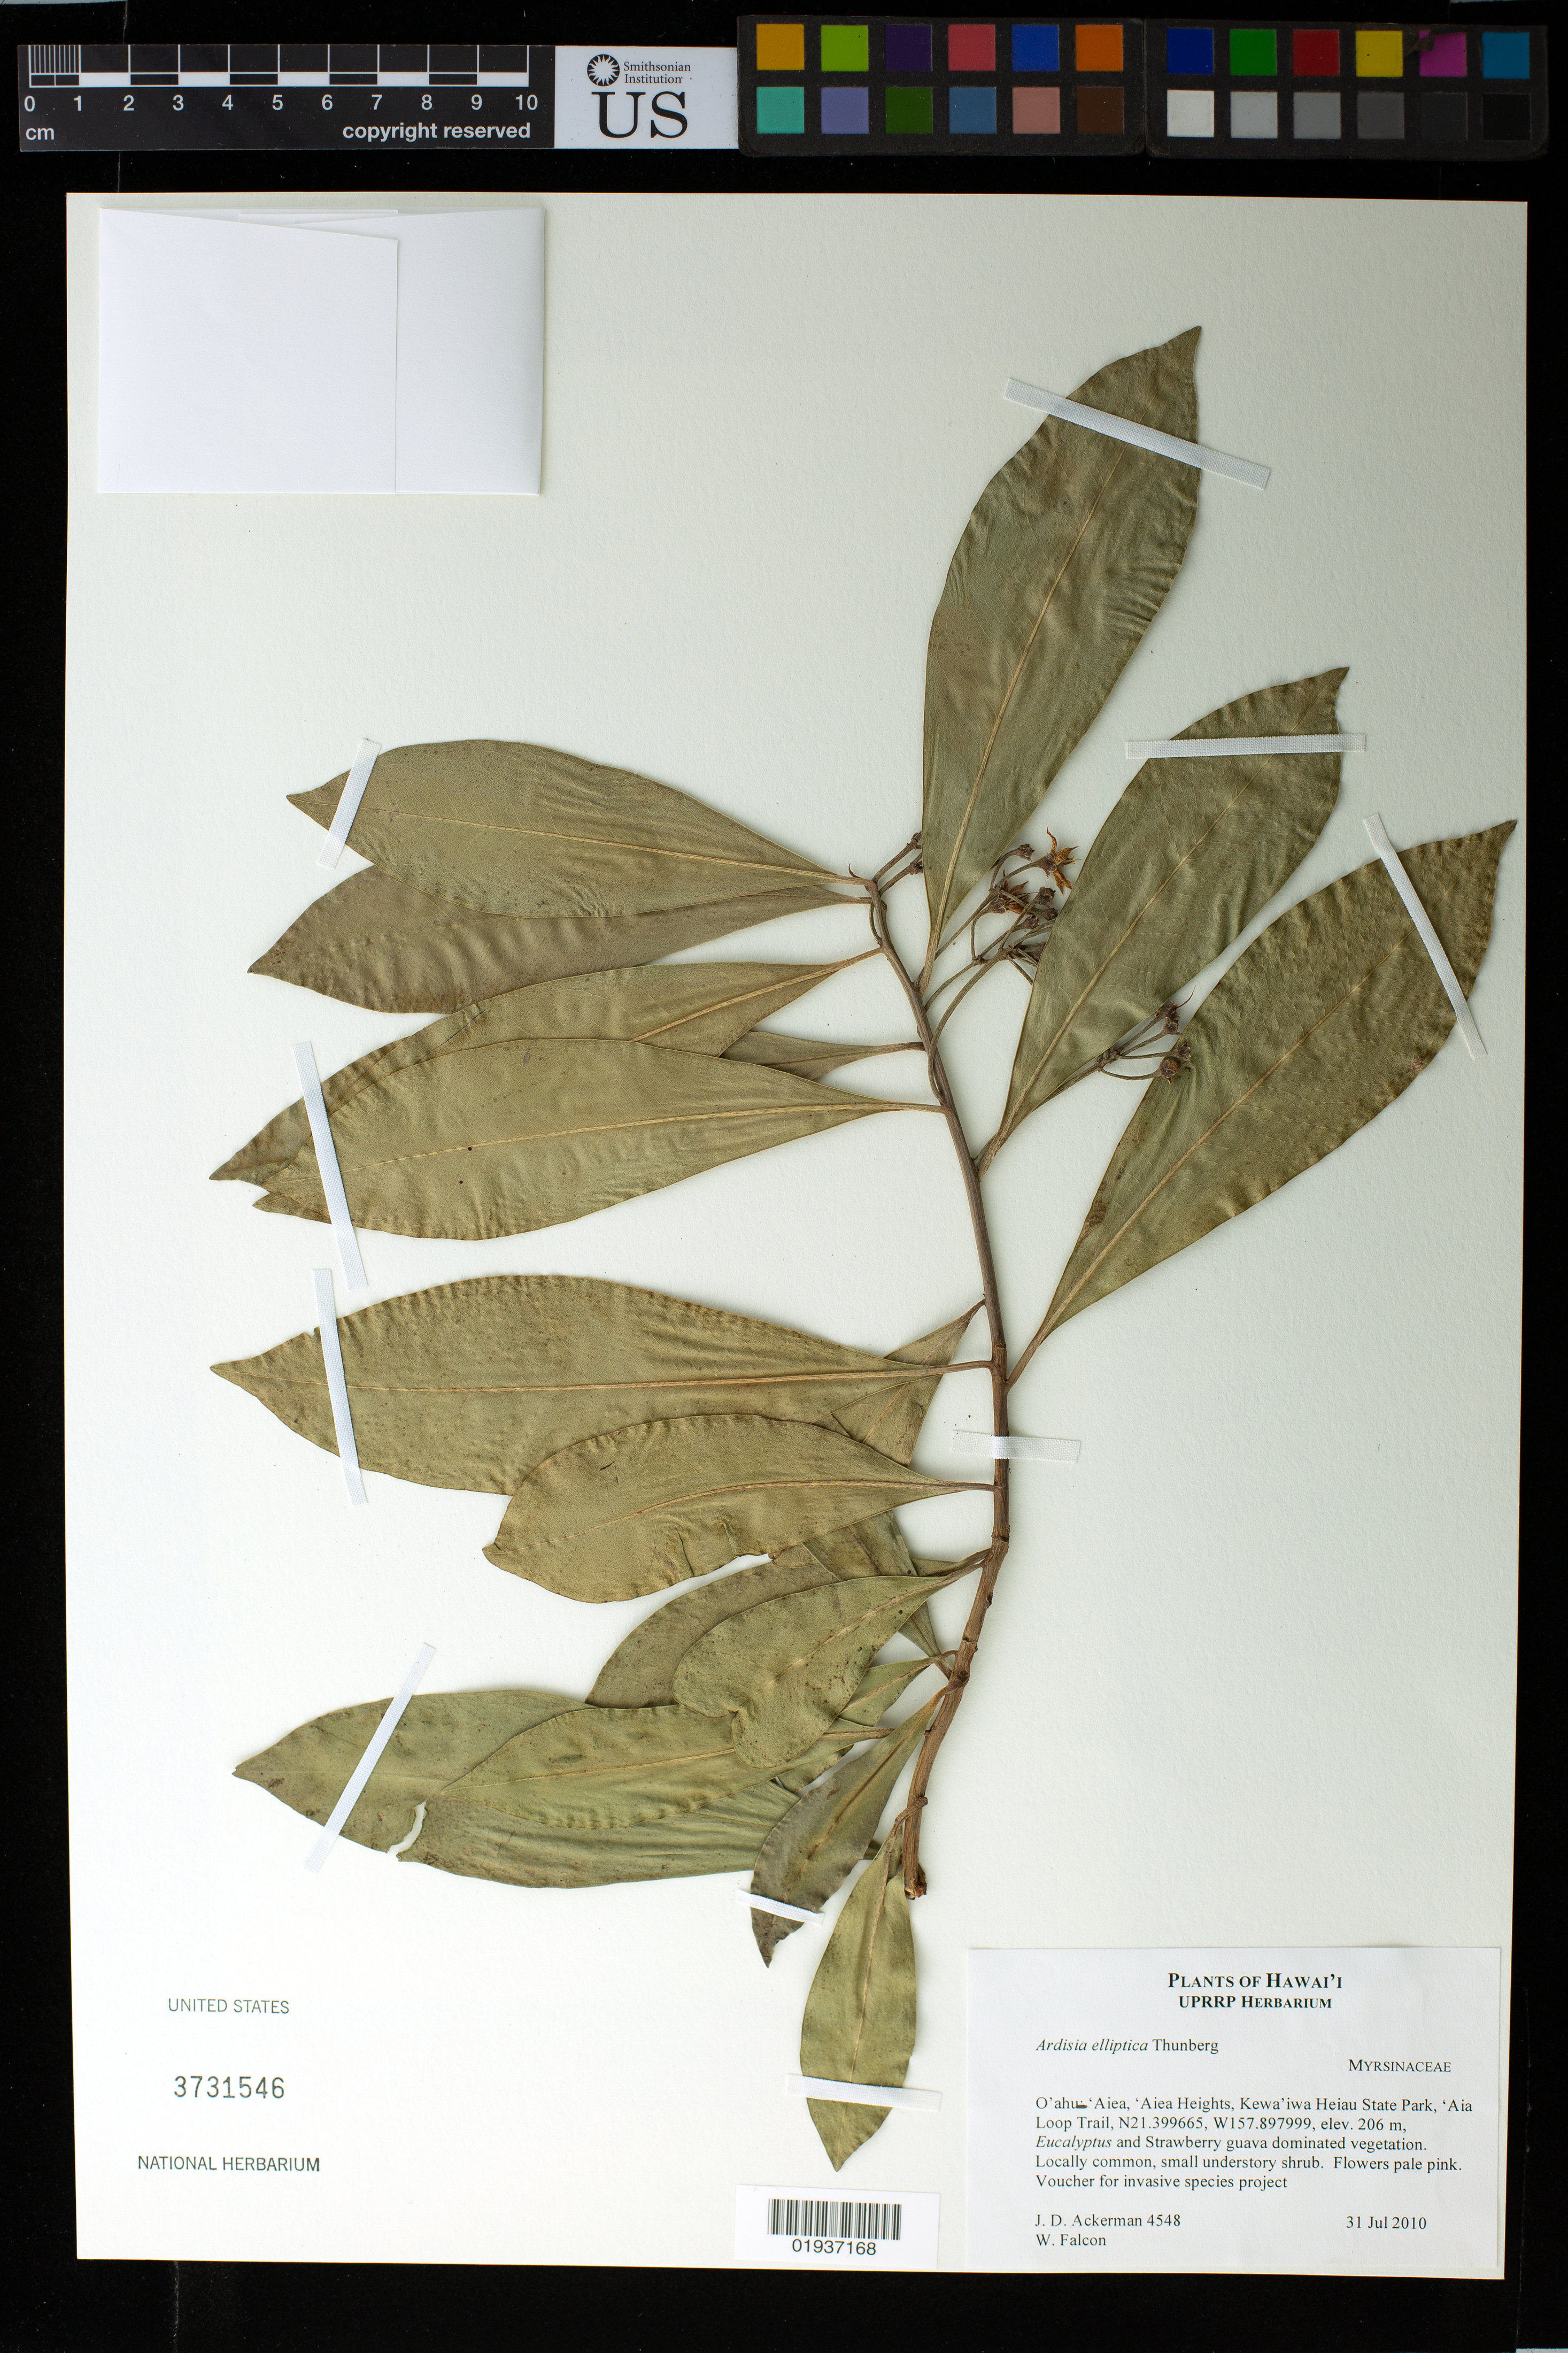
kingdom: Plantae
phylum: Tracheophyta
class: Magnoliopsida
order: Ericales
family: Primulaceae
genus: Ardisia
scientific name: Ardisia elliptica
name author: Thunb.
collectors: J. D. Ackerman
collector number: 4548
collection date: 2010-07-31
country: United States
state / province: Hawaii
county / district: Honolulu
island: Oahu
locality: Aiea, Aiea Heights, Kewaiwa Heiau State Park, Aia Loop Trail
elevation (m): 206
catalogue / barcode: US 3731546